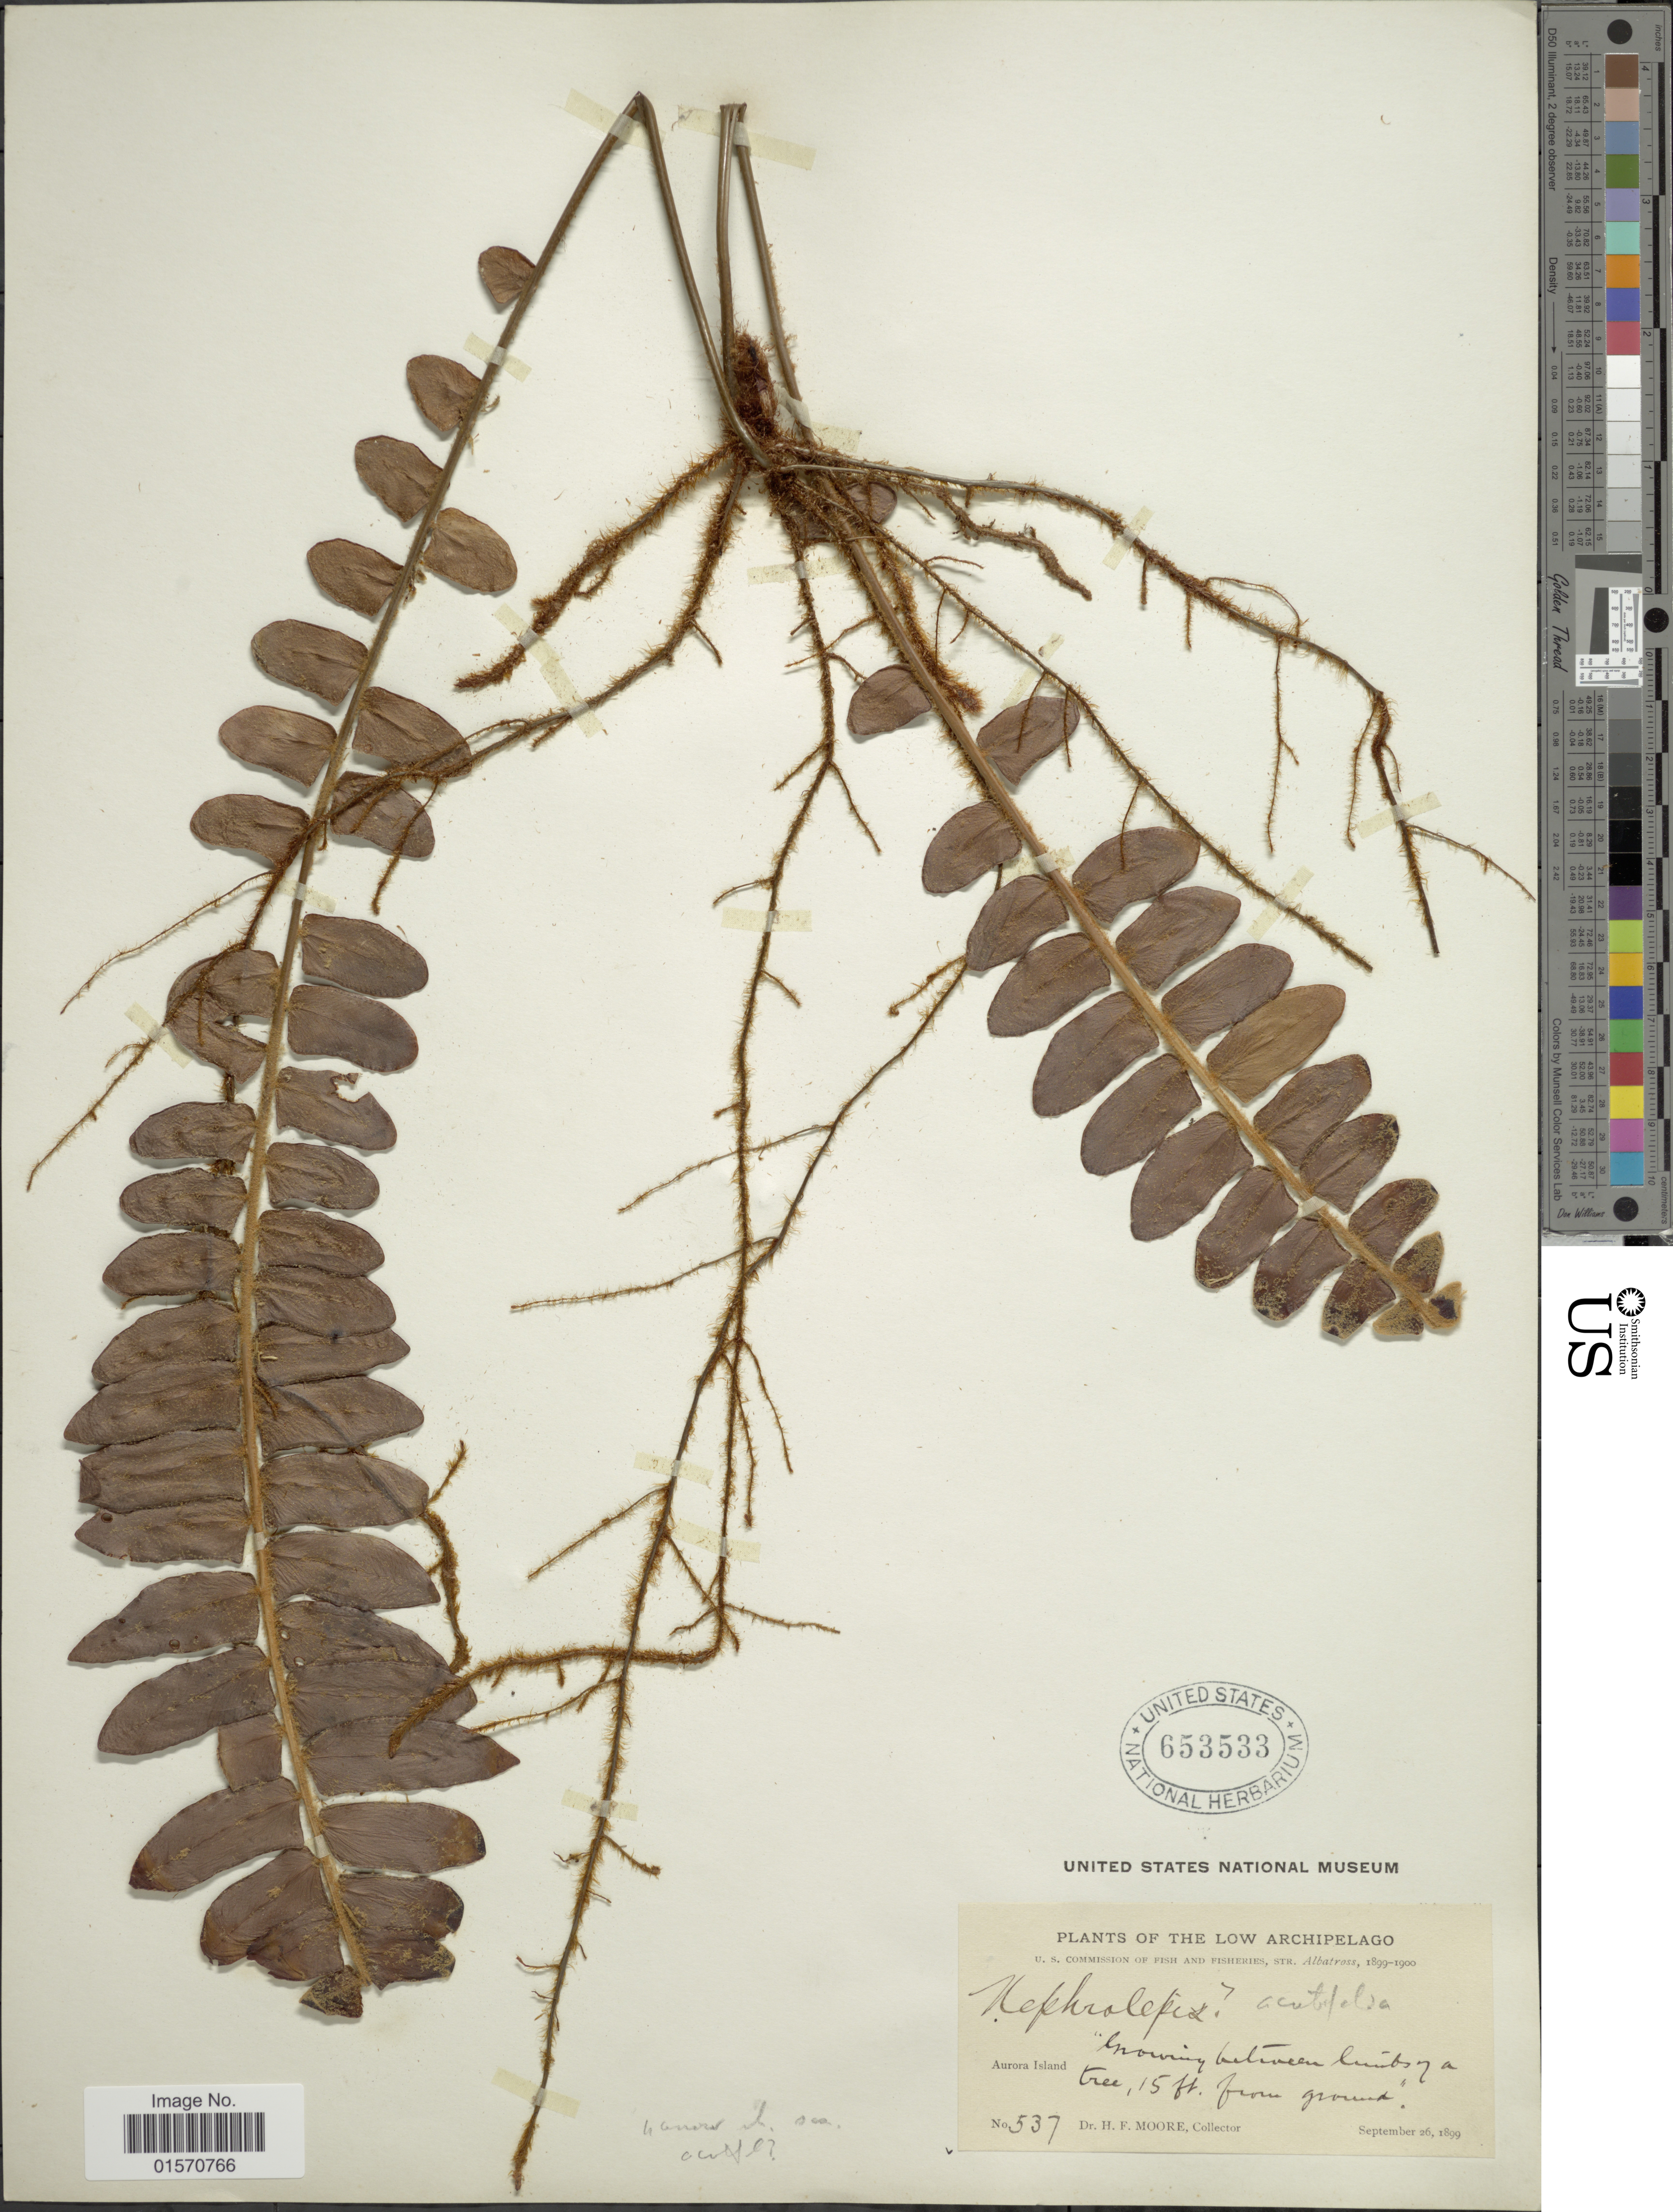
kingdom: Plantae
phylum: Tracheophyta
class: Polypodiopsida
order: Polypodiales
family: Nephrolepidaceae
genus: Nephrolepis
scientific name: Nephrolepis acutifolia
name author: (Desv.) Chr.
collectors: H. F. Moore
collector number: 537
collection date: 1899-09-26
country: French Polynesia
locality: Low Archipelago. Aurora Island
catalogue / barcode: US 653533